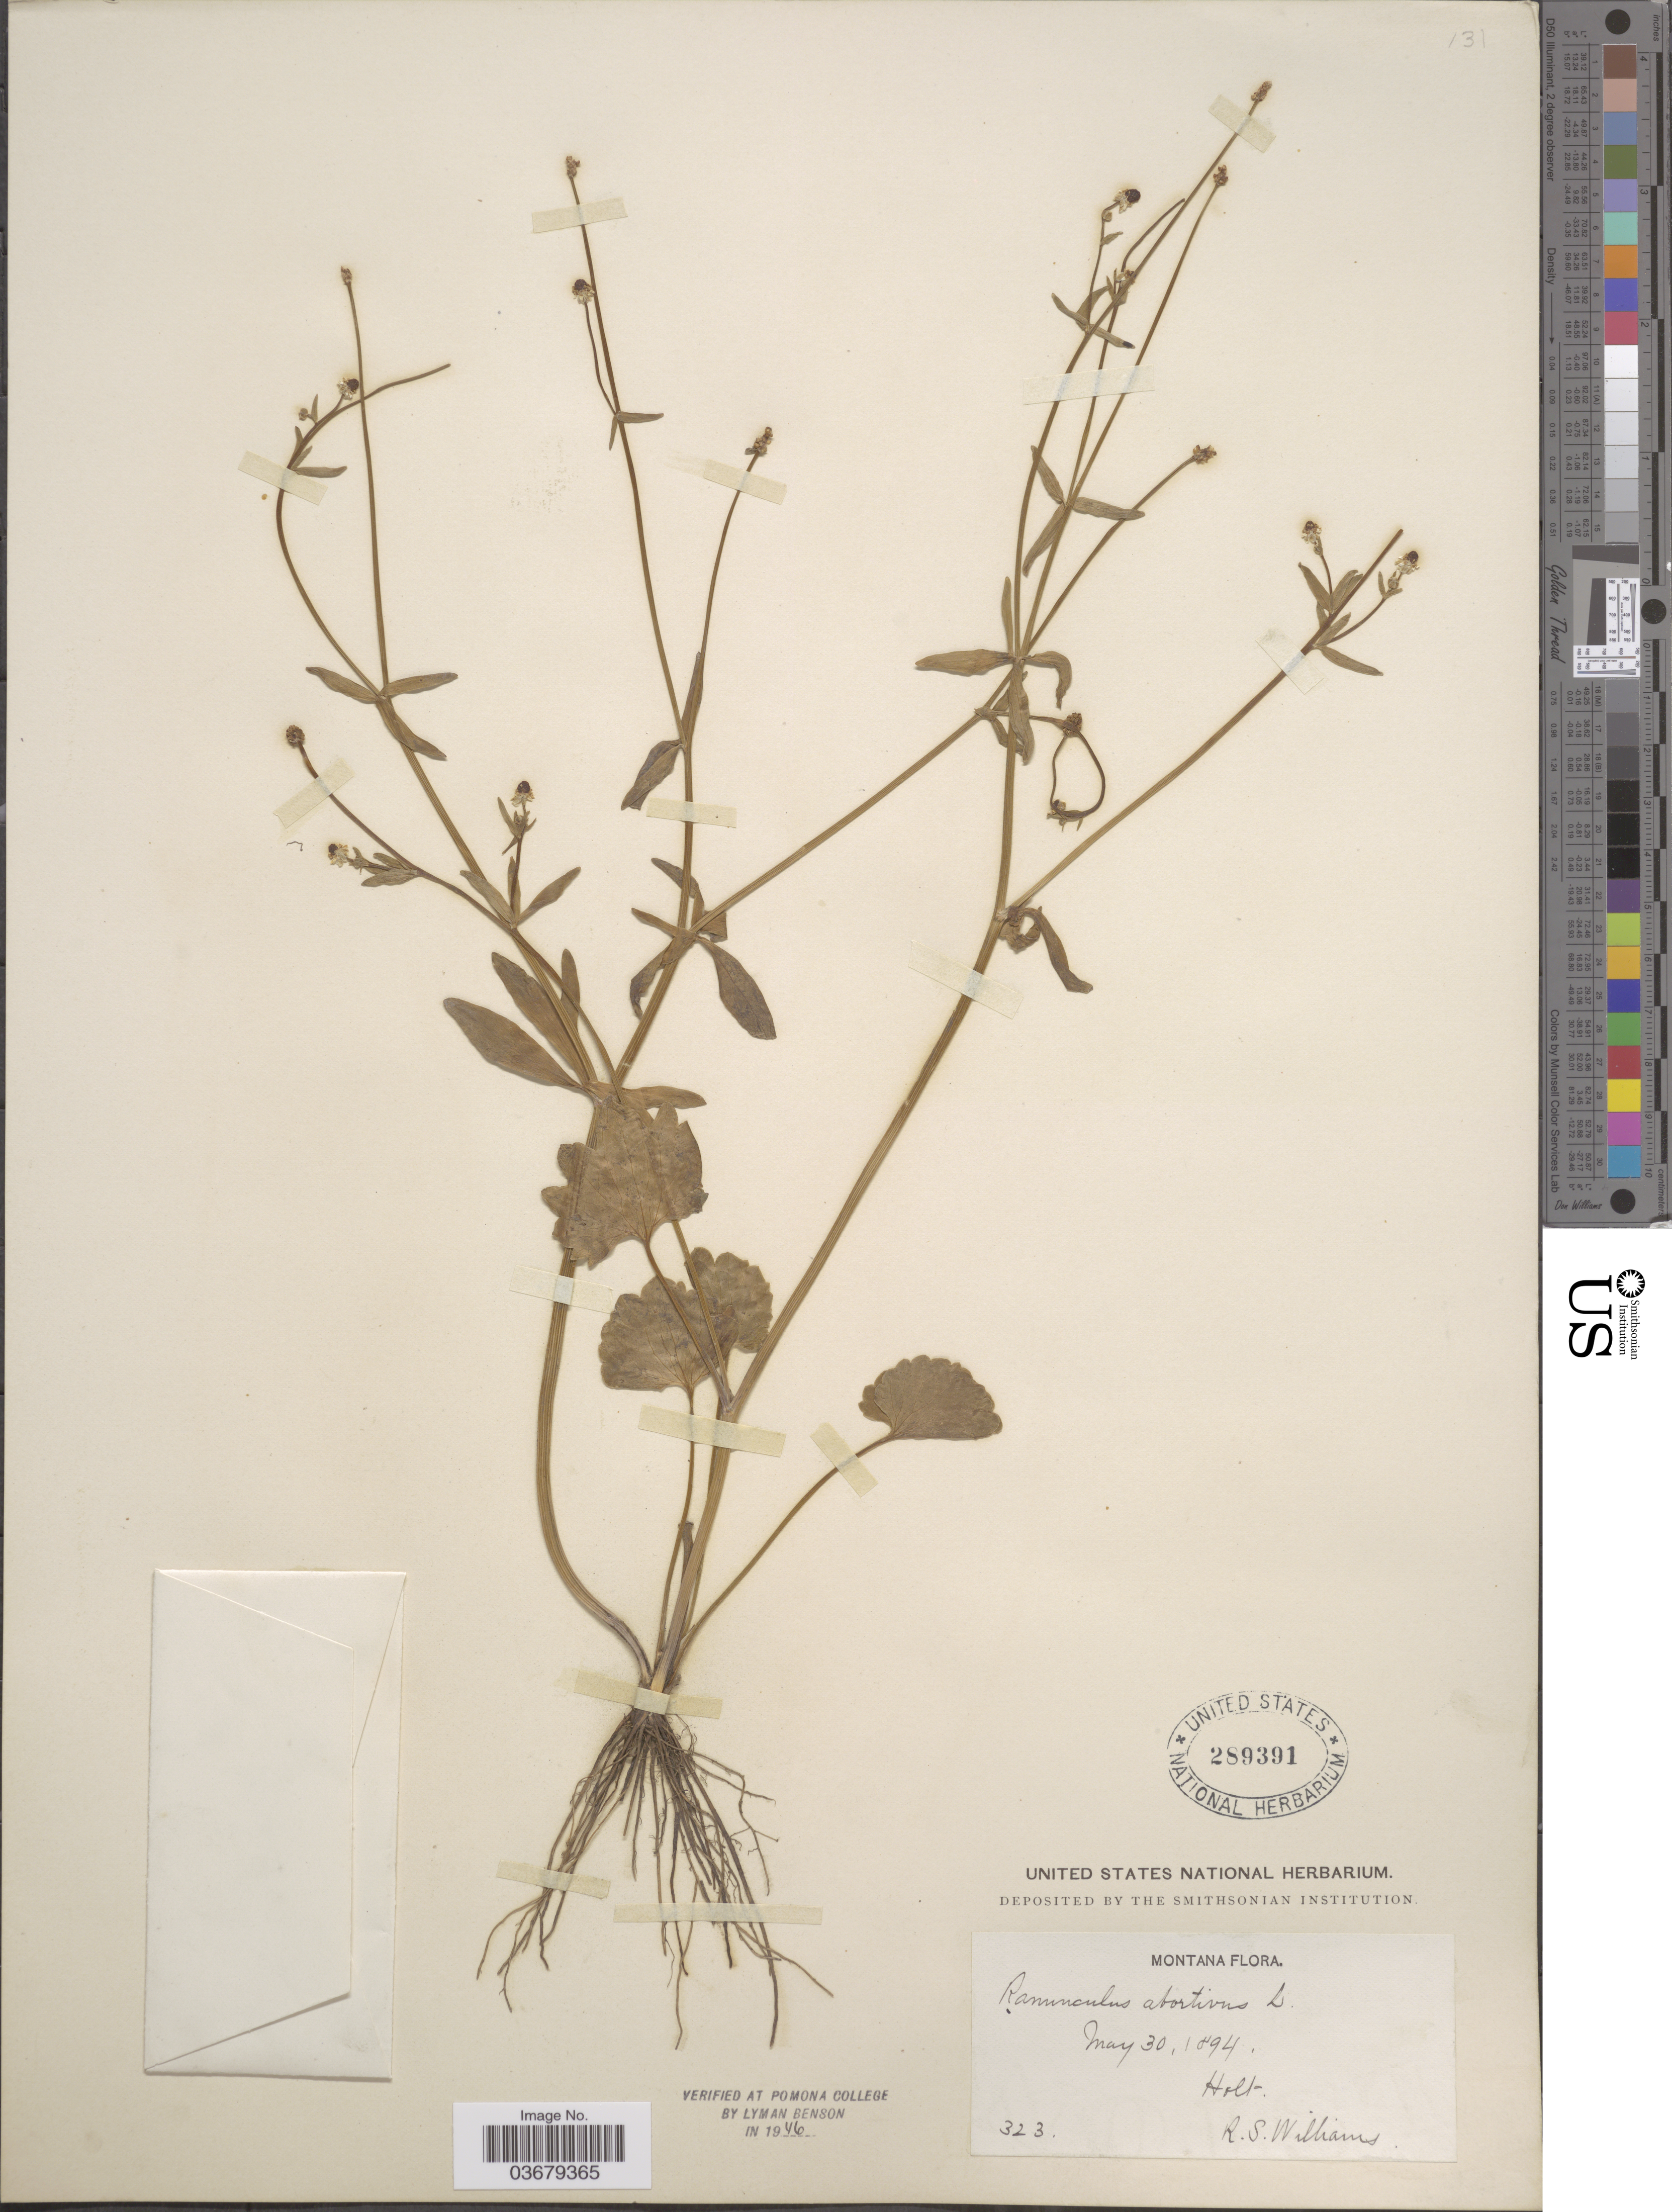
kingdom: Plantae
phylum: Tracheophyta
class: Magnoliopsida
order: Ranunculales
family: Ranunculaceae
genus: Ranunculus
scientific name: Ranunculus abortivus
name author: L.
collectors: R. S. Williams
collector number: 323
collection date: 1894-05-30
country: United States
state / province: Montana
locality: Holt.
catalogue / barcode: US 289391